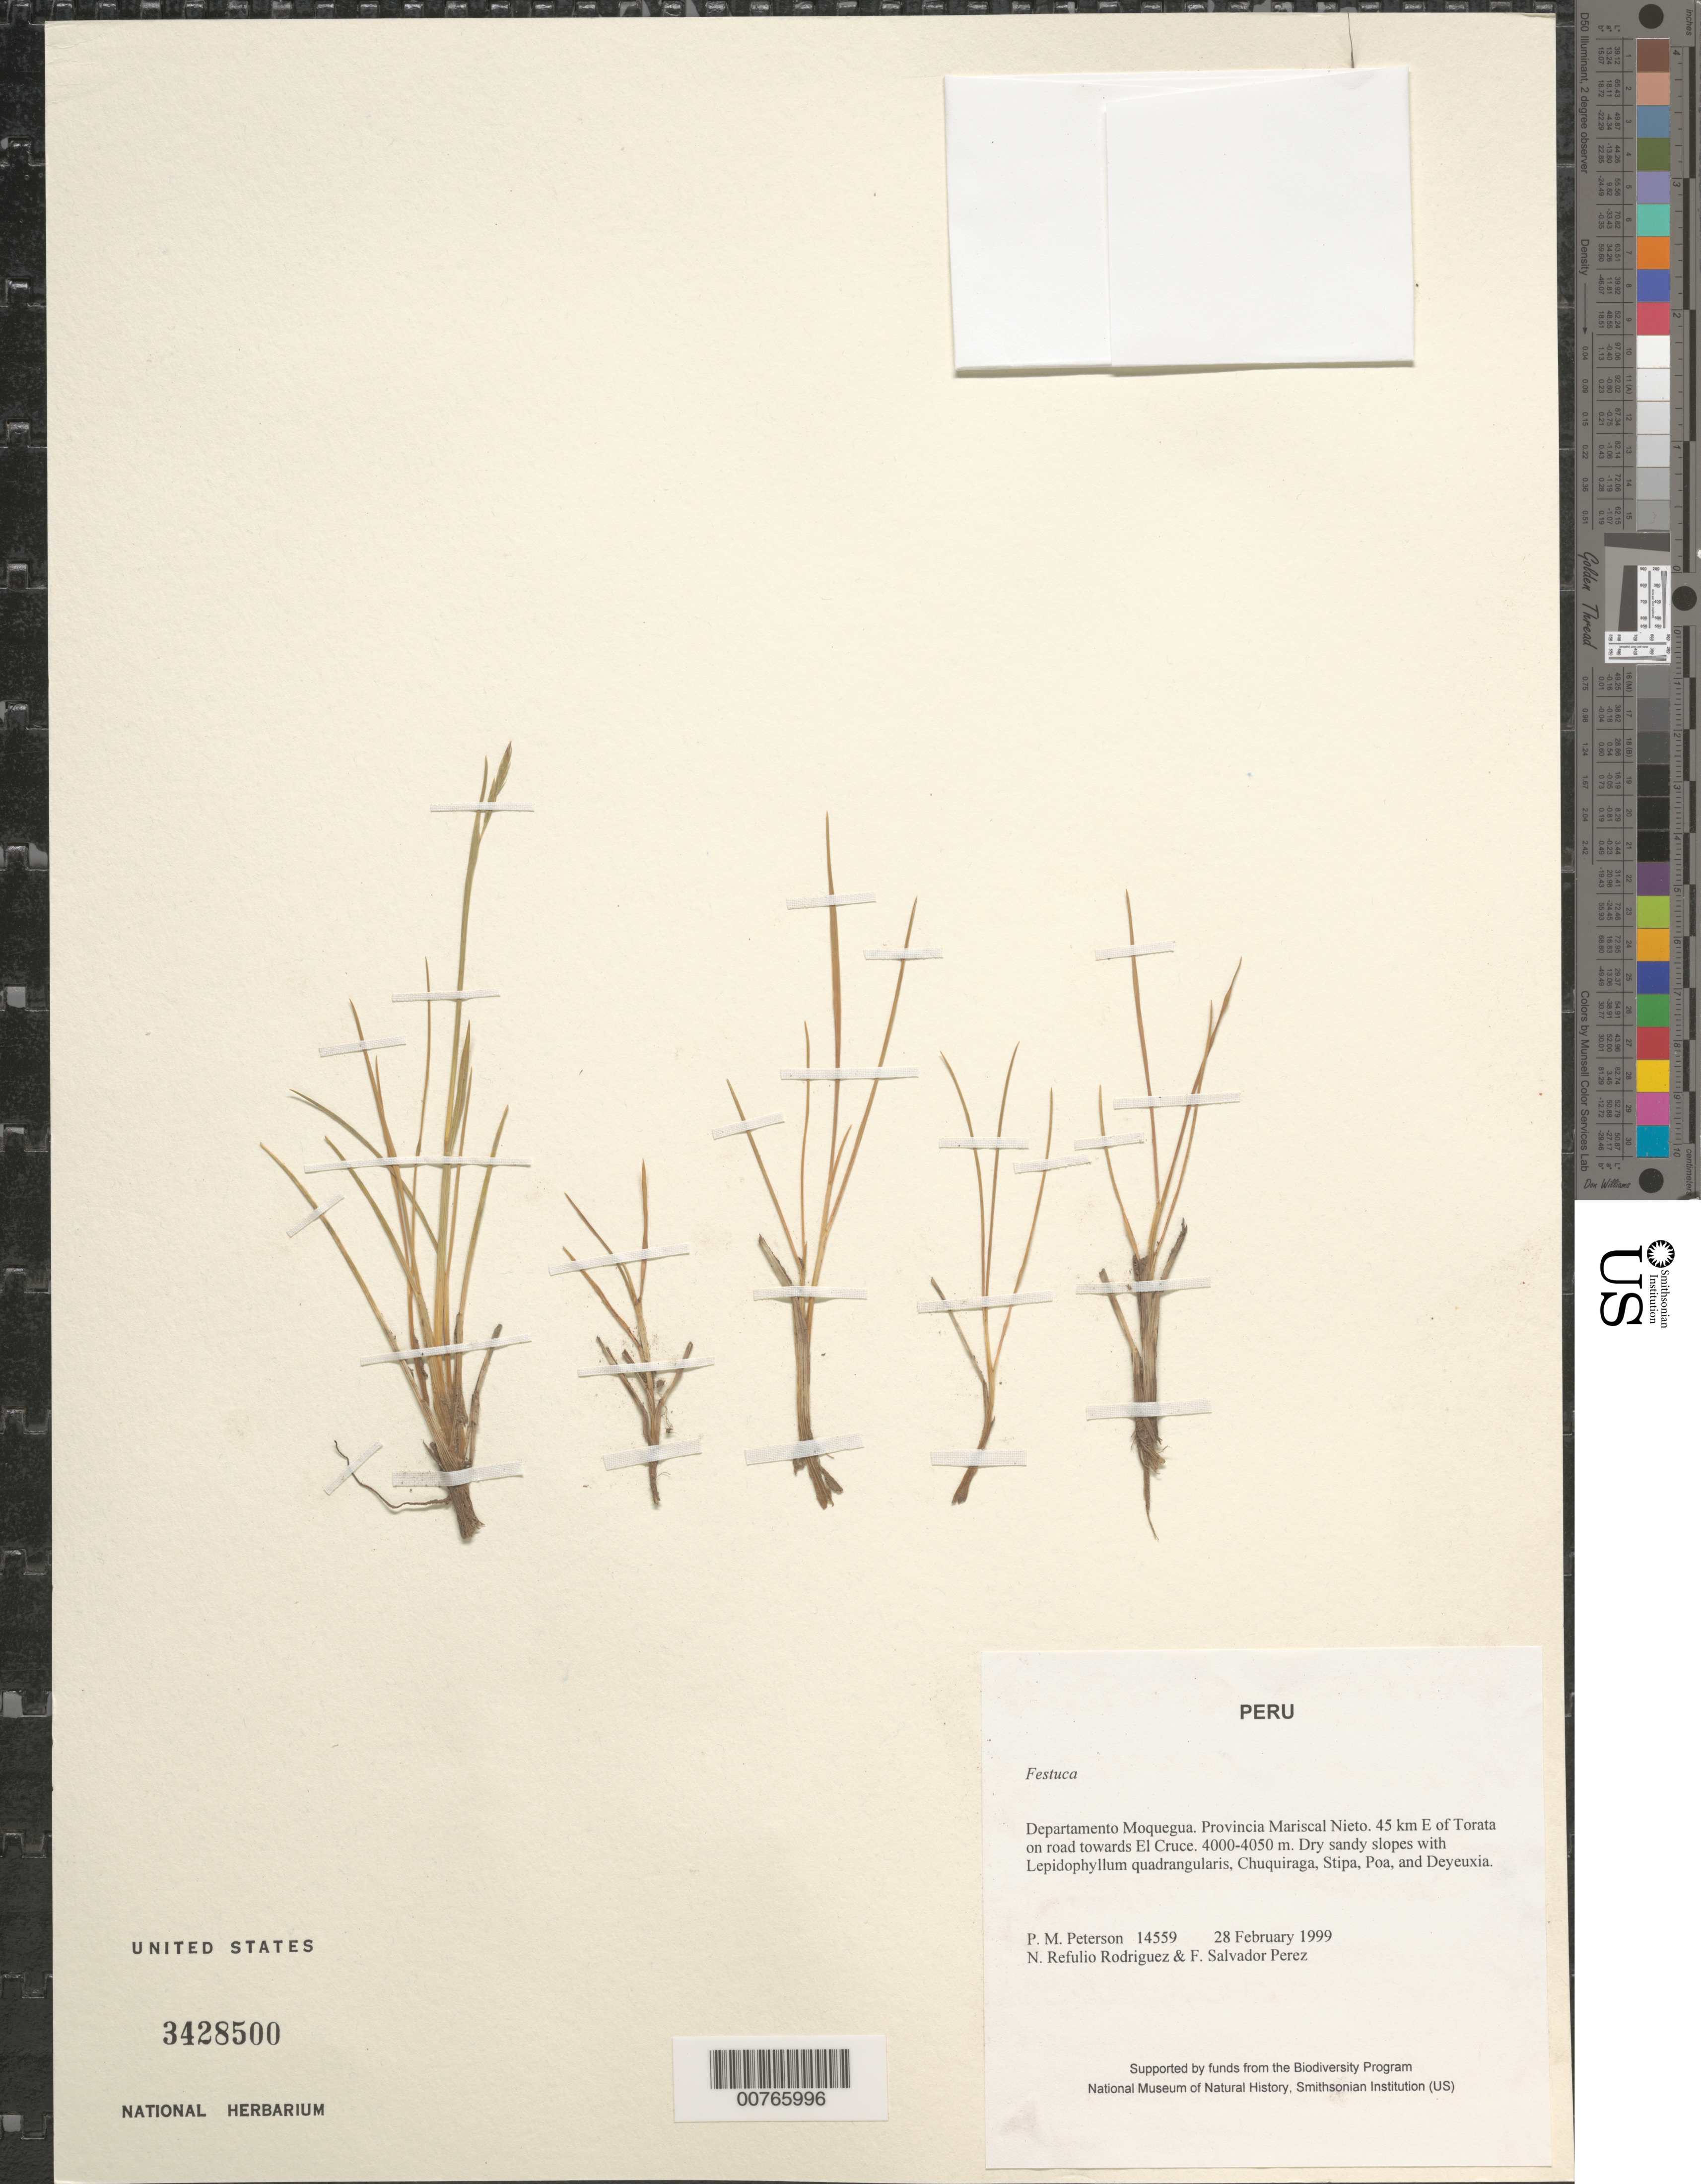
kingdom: Plantae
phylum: Tracheophyta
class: Liliopsida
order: Poales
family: Poaceae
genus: Festuca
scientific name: Festuca sp.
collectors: P. M. Peterson, N. Refulio-Rodríguez & F. Salvador Perez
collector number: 14559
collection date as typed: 28 Feb 1999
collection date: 1999-02-28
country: Peru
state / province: Moquegua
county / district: Mariscal Nieto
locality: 45 km E of Torata on road towards El Cruce.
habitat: Dry sandy slopes with Lepidophyllum quadrangularis, Chuquiraga, Stipa, Poa and Deyeuxia.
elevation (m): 4000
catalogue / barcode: US 3428500